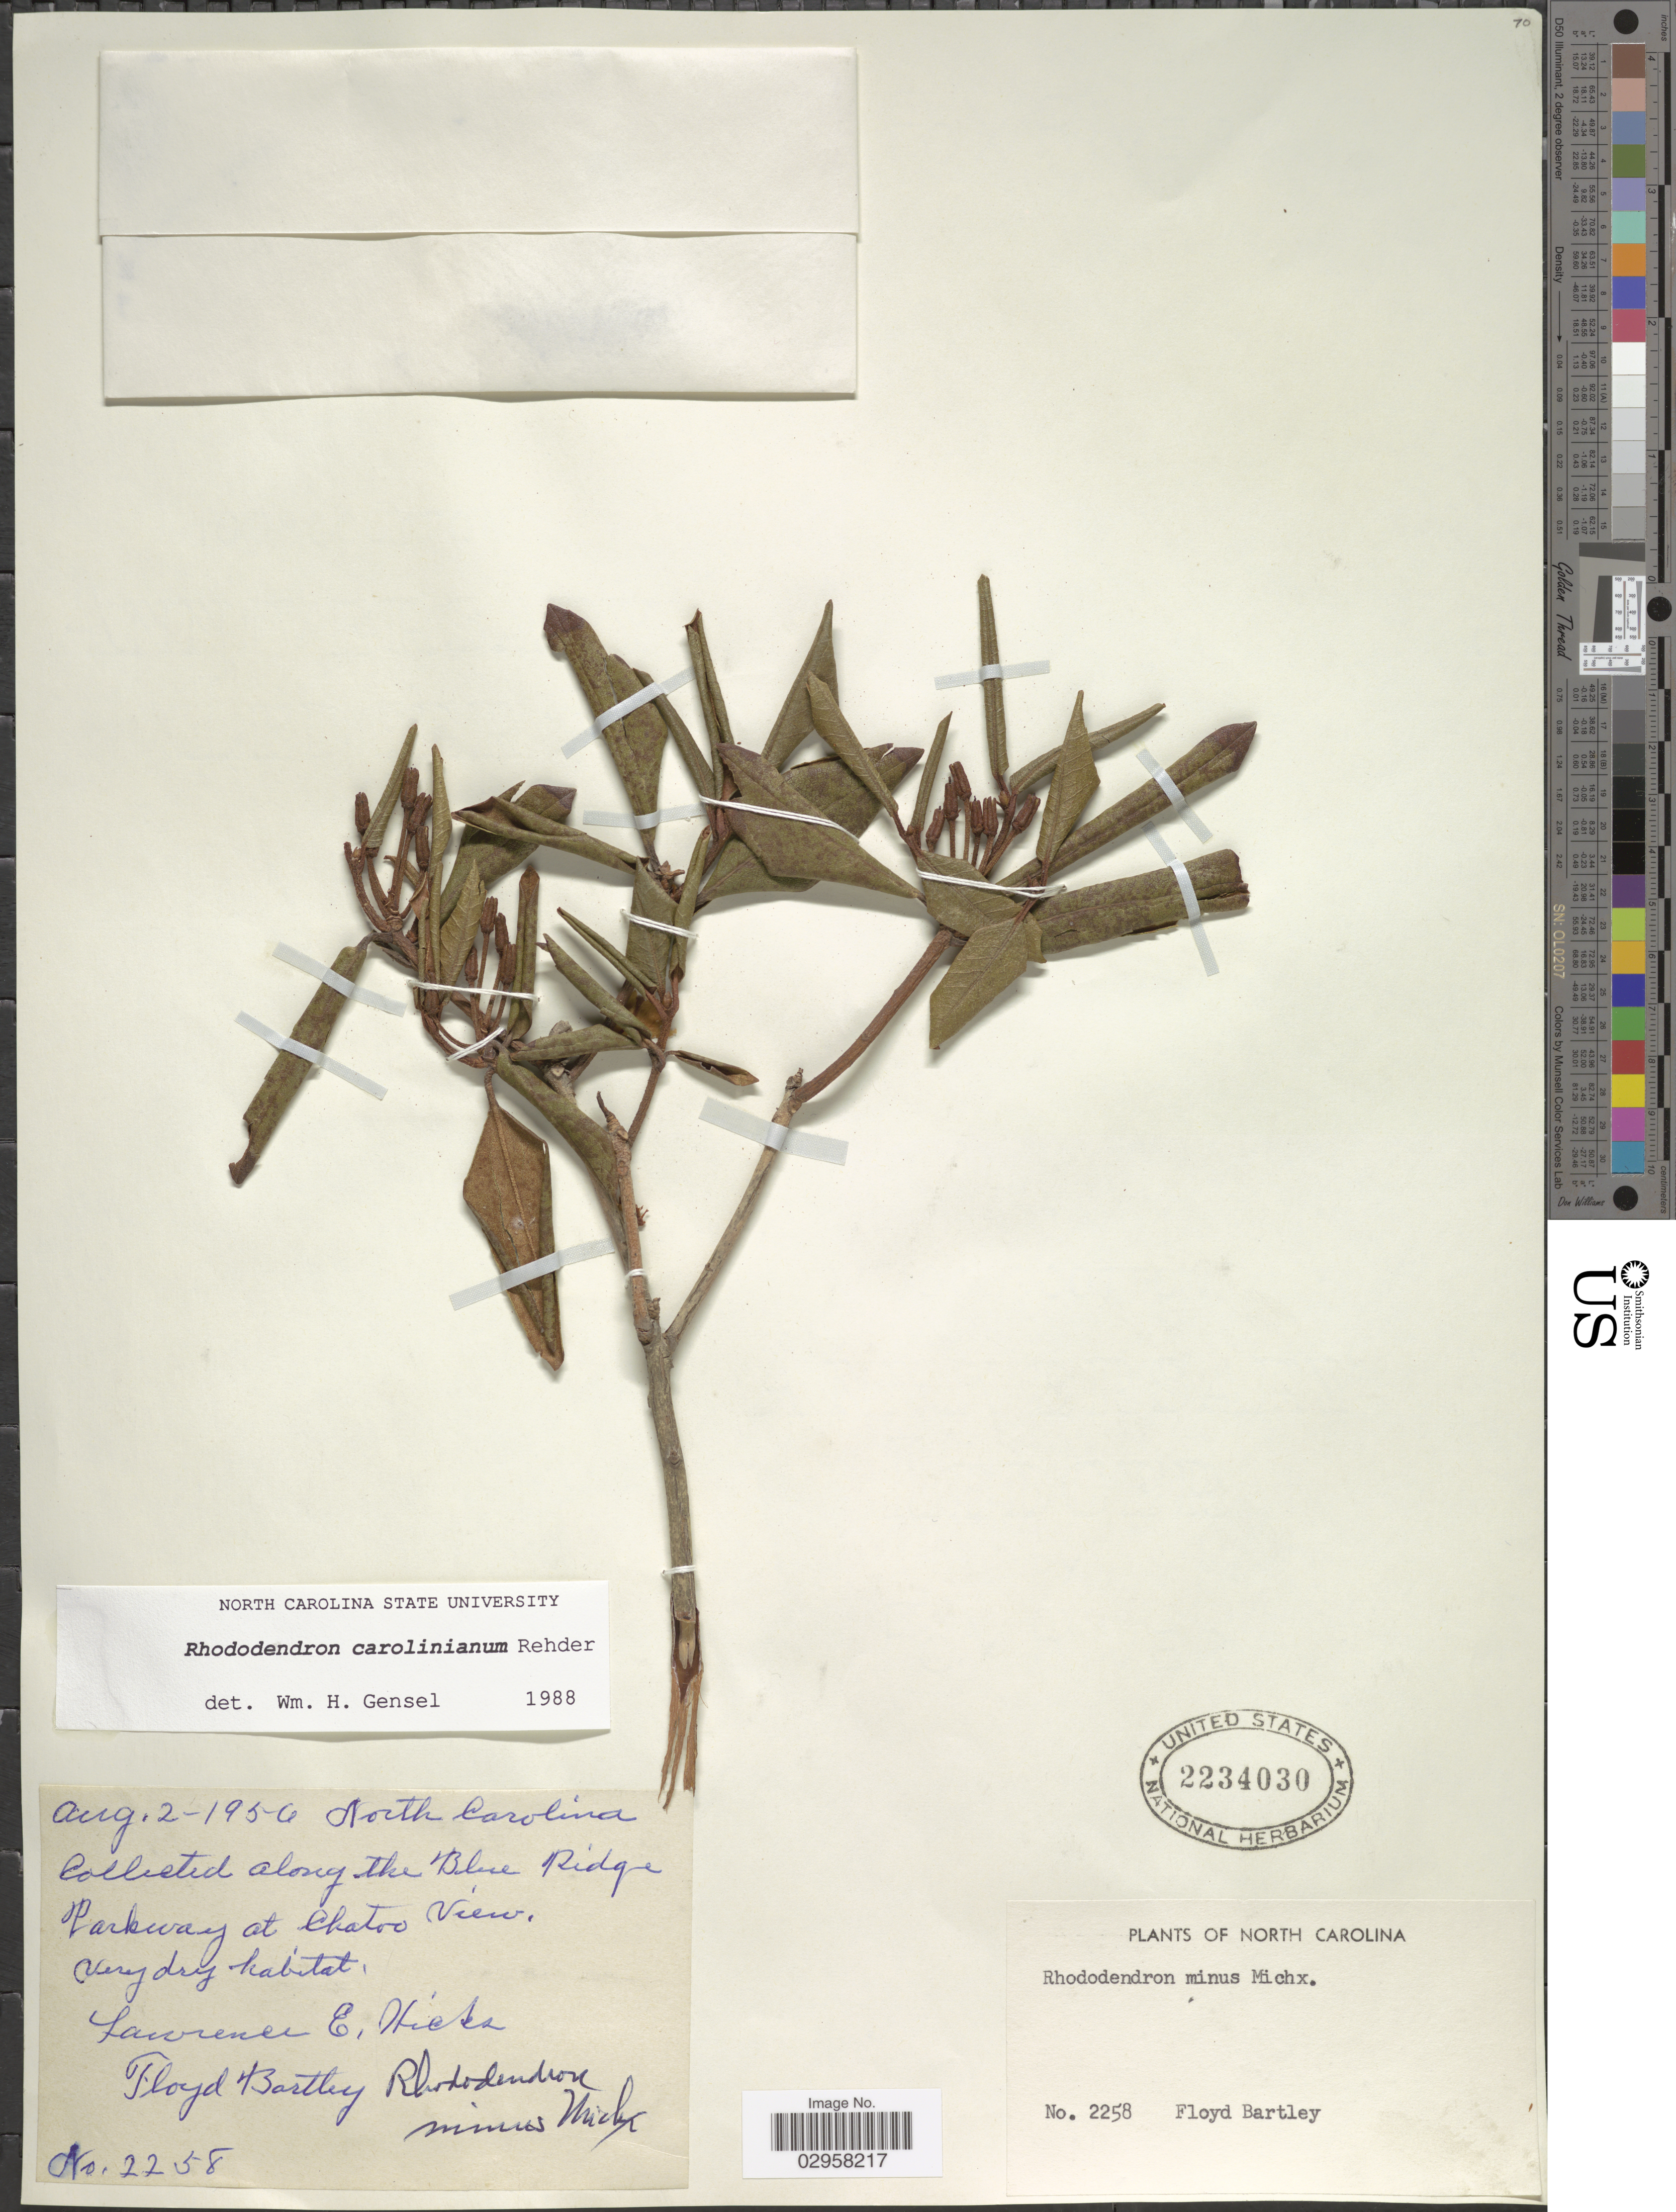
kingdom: Plantae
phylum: Tracheophyta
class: Magnoliopsida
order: Ericales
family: Ericaceae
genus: Rhododendron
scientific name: Rhododendron carolinianum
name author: Rehder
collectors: L. E. Hicks & F. Bartley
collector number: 2258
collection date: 1956-08-02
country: United States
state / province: North Carolina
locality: Along the Blue Ridge Parkway at Chatoo View.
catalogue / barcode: US 2234030